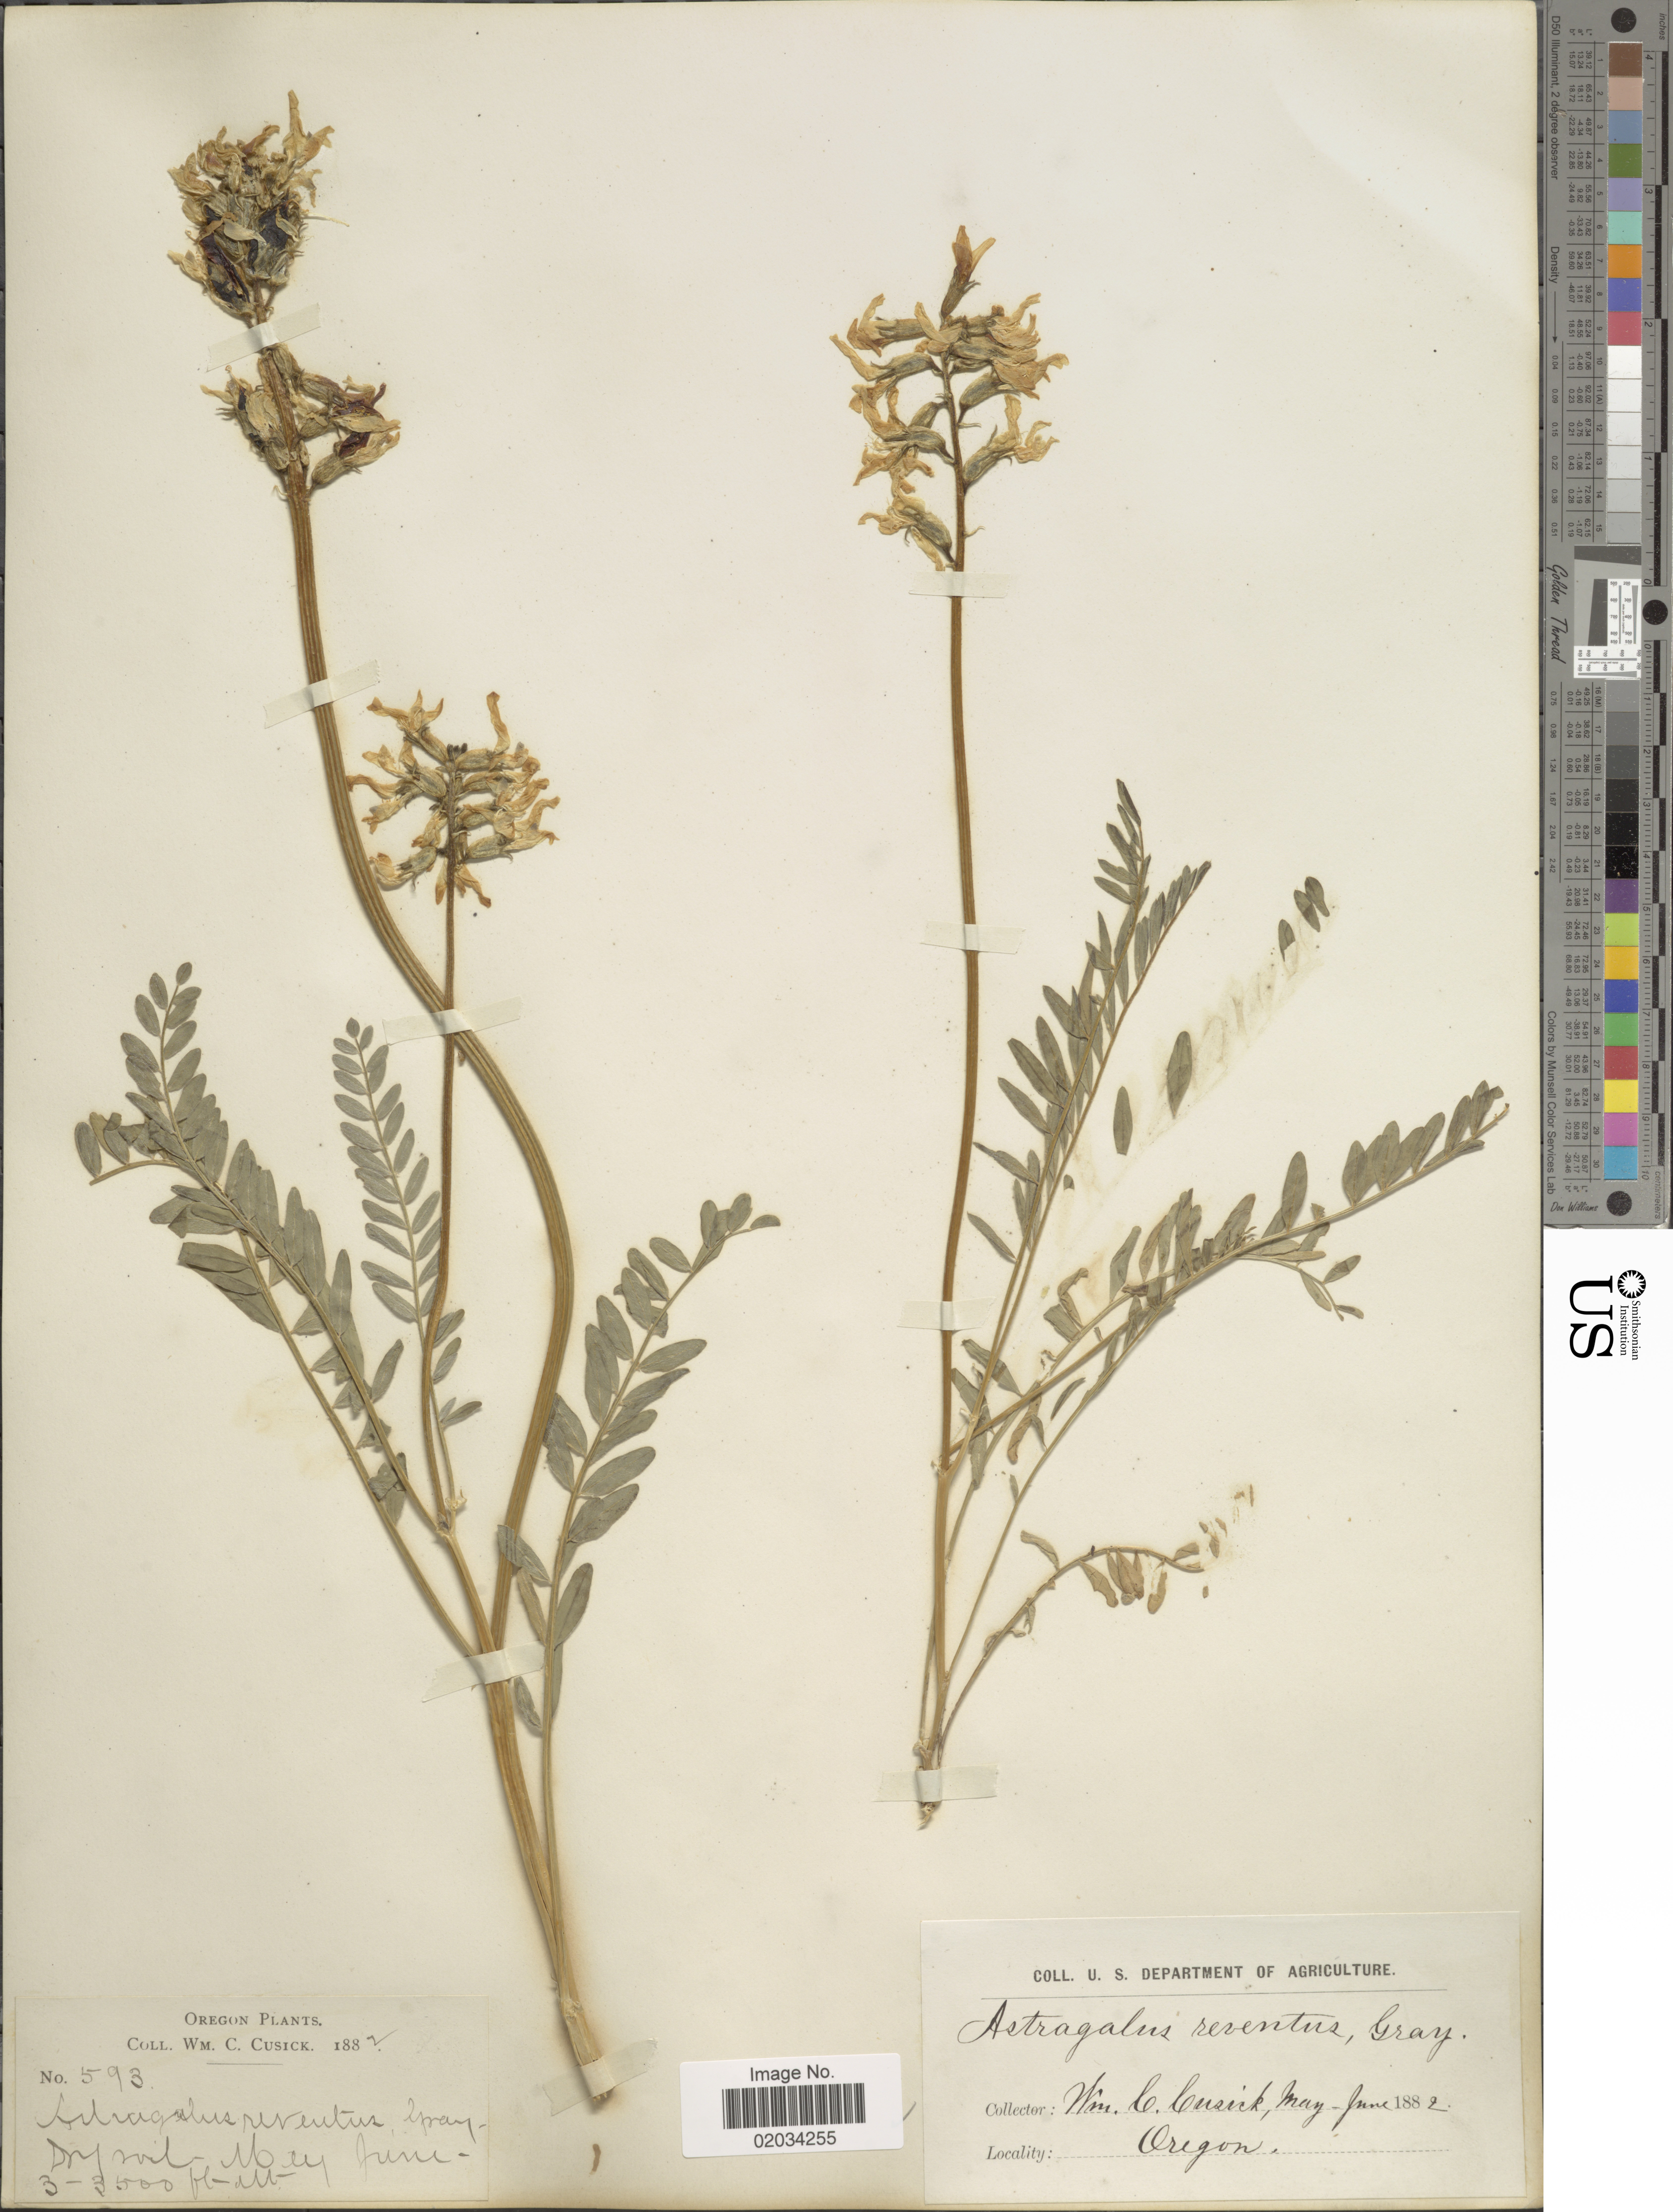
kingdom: Plantae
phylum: Tracheophyta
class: Magnoliopsida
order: Fabales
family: Fabaceae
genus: Astragalus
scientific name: Astragalus reventus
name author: A. Gray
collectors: W. C. Cusick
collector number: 593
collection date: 1882-05/1882-06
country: United States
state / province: Oregon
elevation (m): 914